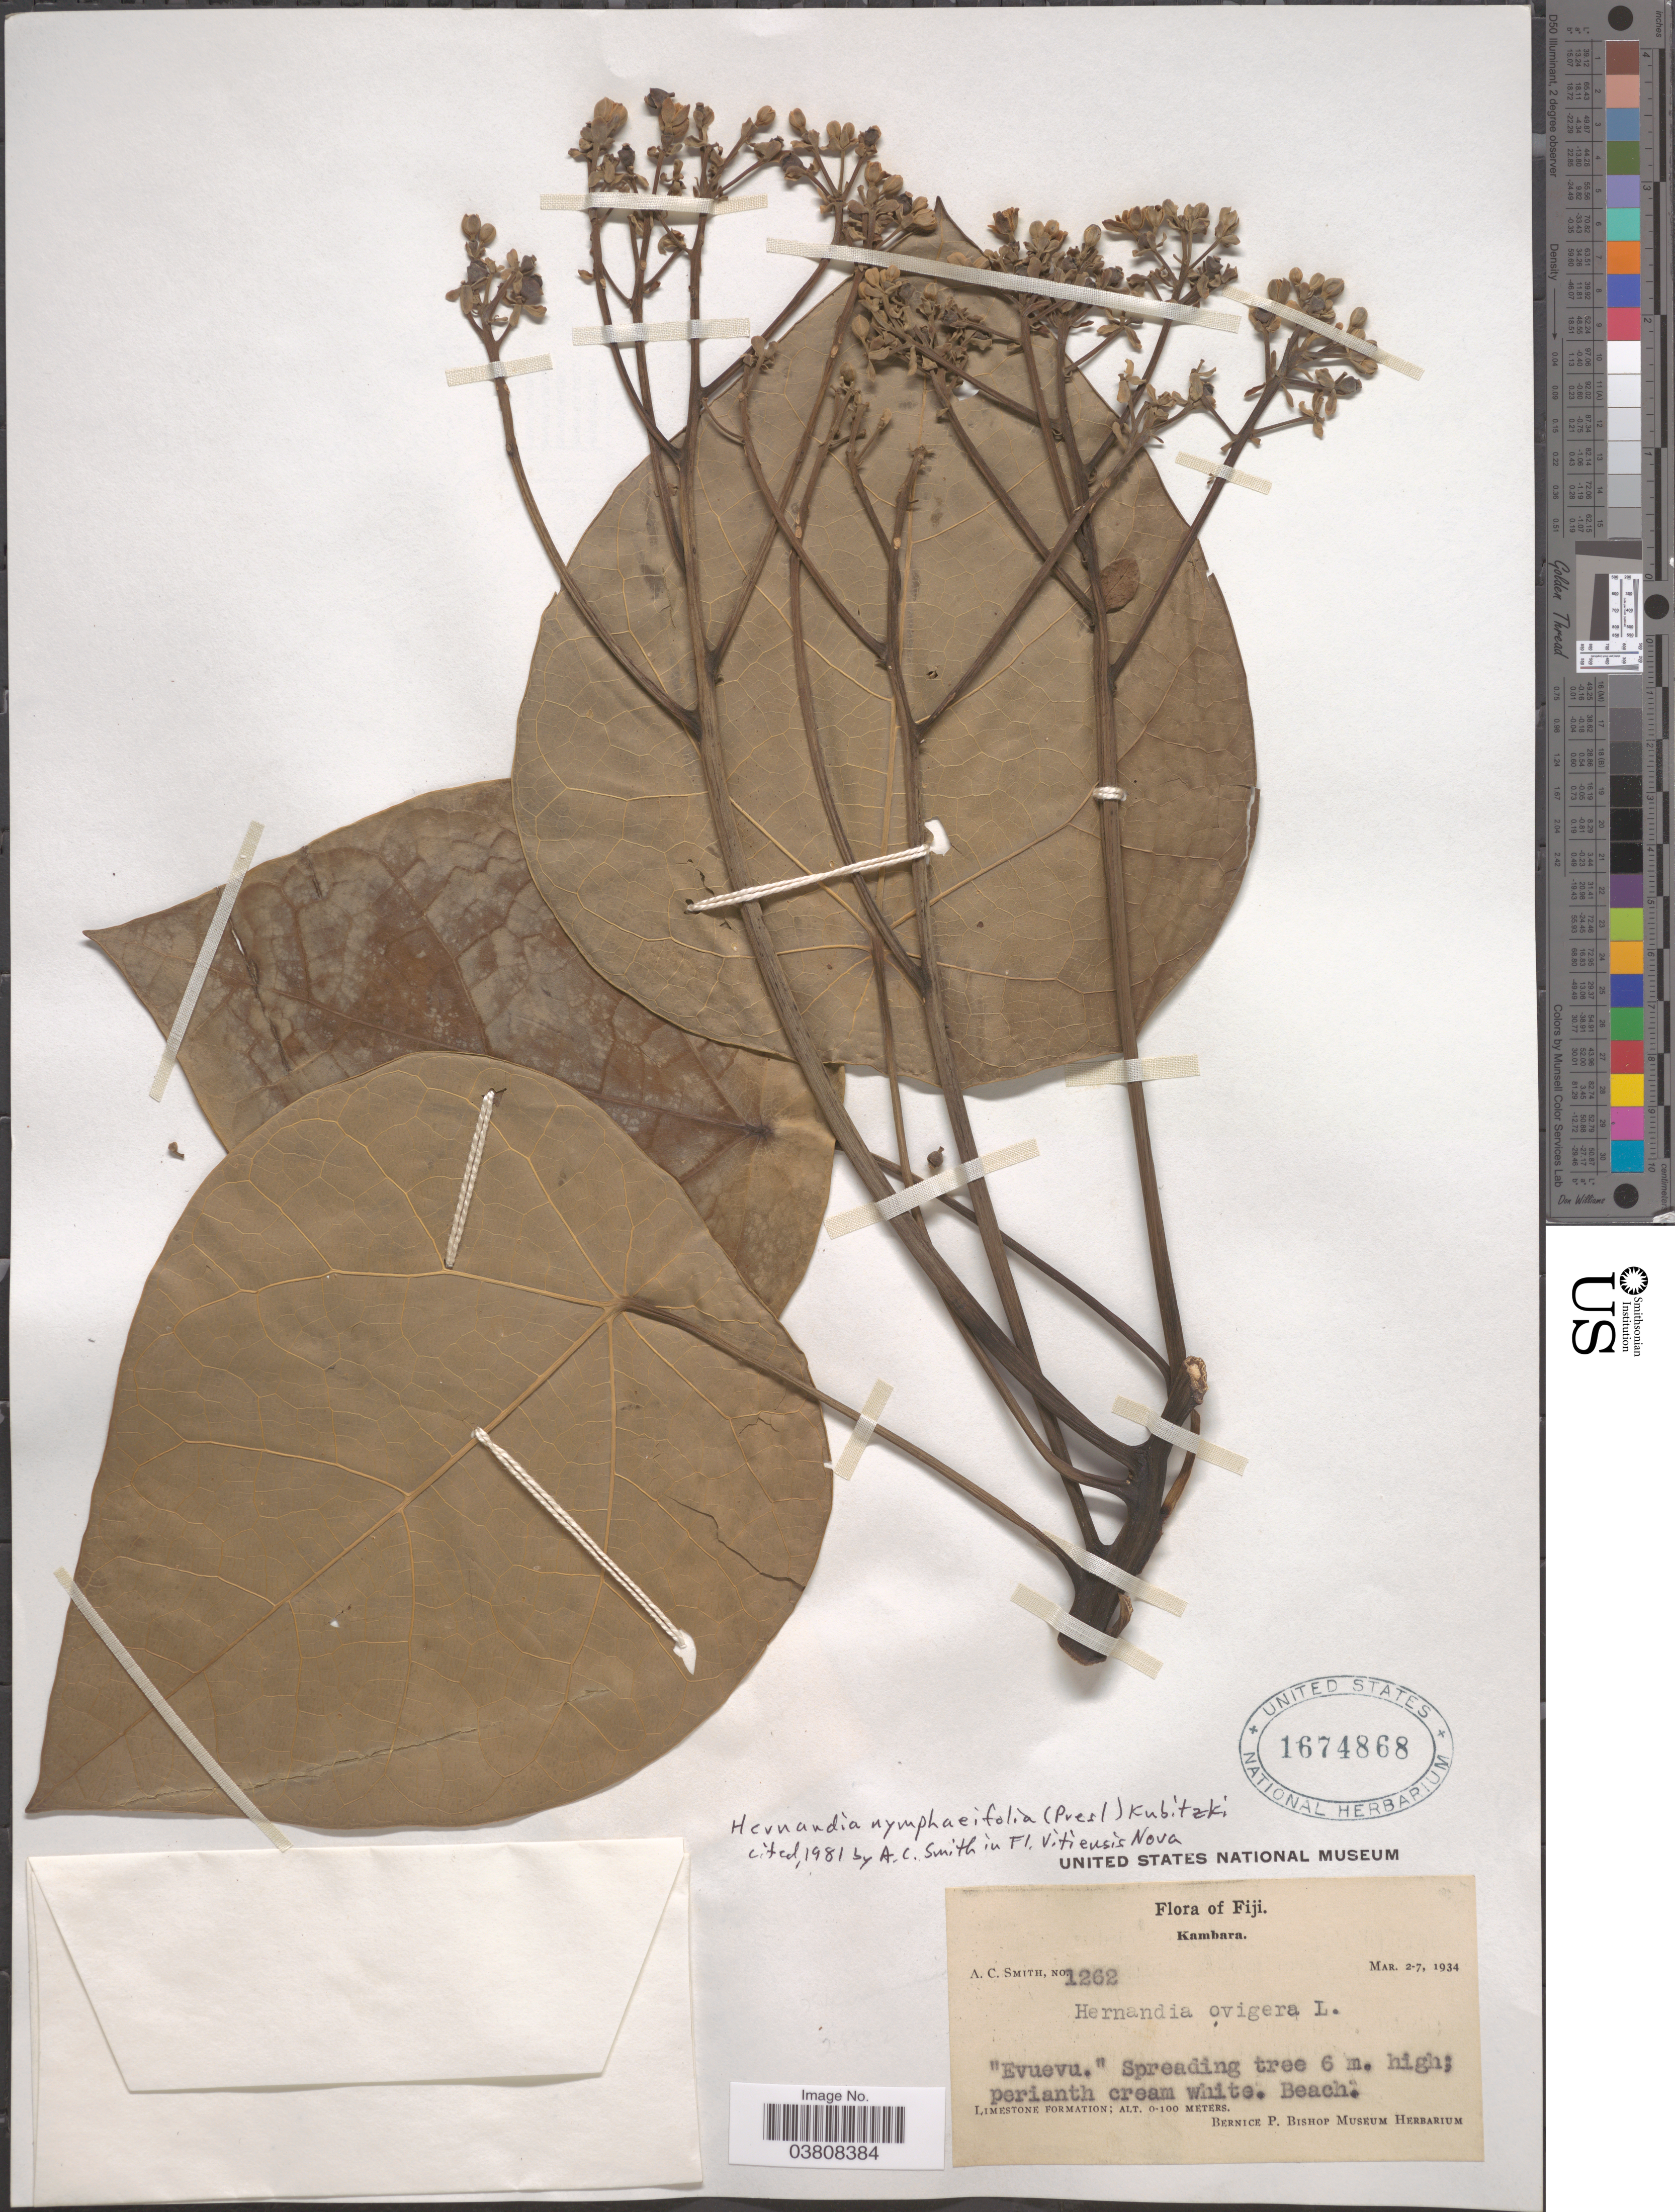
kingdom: Plantae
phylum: Tracheophyta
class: Magnoliopsida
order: Laurales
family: Hernandiaceae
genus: Hernandia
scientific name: Hernandia nymphaeifolia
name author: (C. Presl) Kubitzki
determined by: Strong, Mark T., (BOT), Smithsonian Institution - National Museum of Natural History (UNITED STATES)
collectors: A. C. Smith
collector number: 1262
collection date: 1934-03-02/1934-03-07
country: Fiji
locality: Kambara. Limestone Formation.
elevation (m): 0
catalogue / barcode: US 1674868